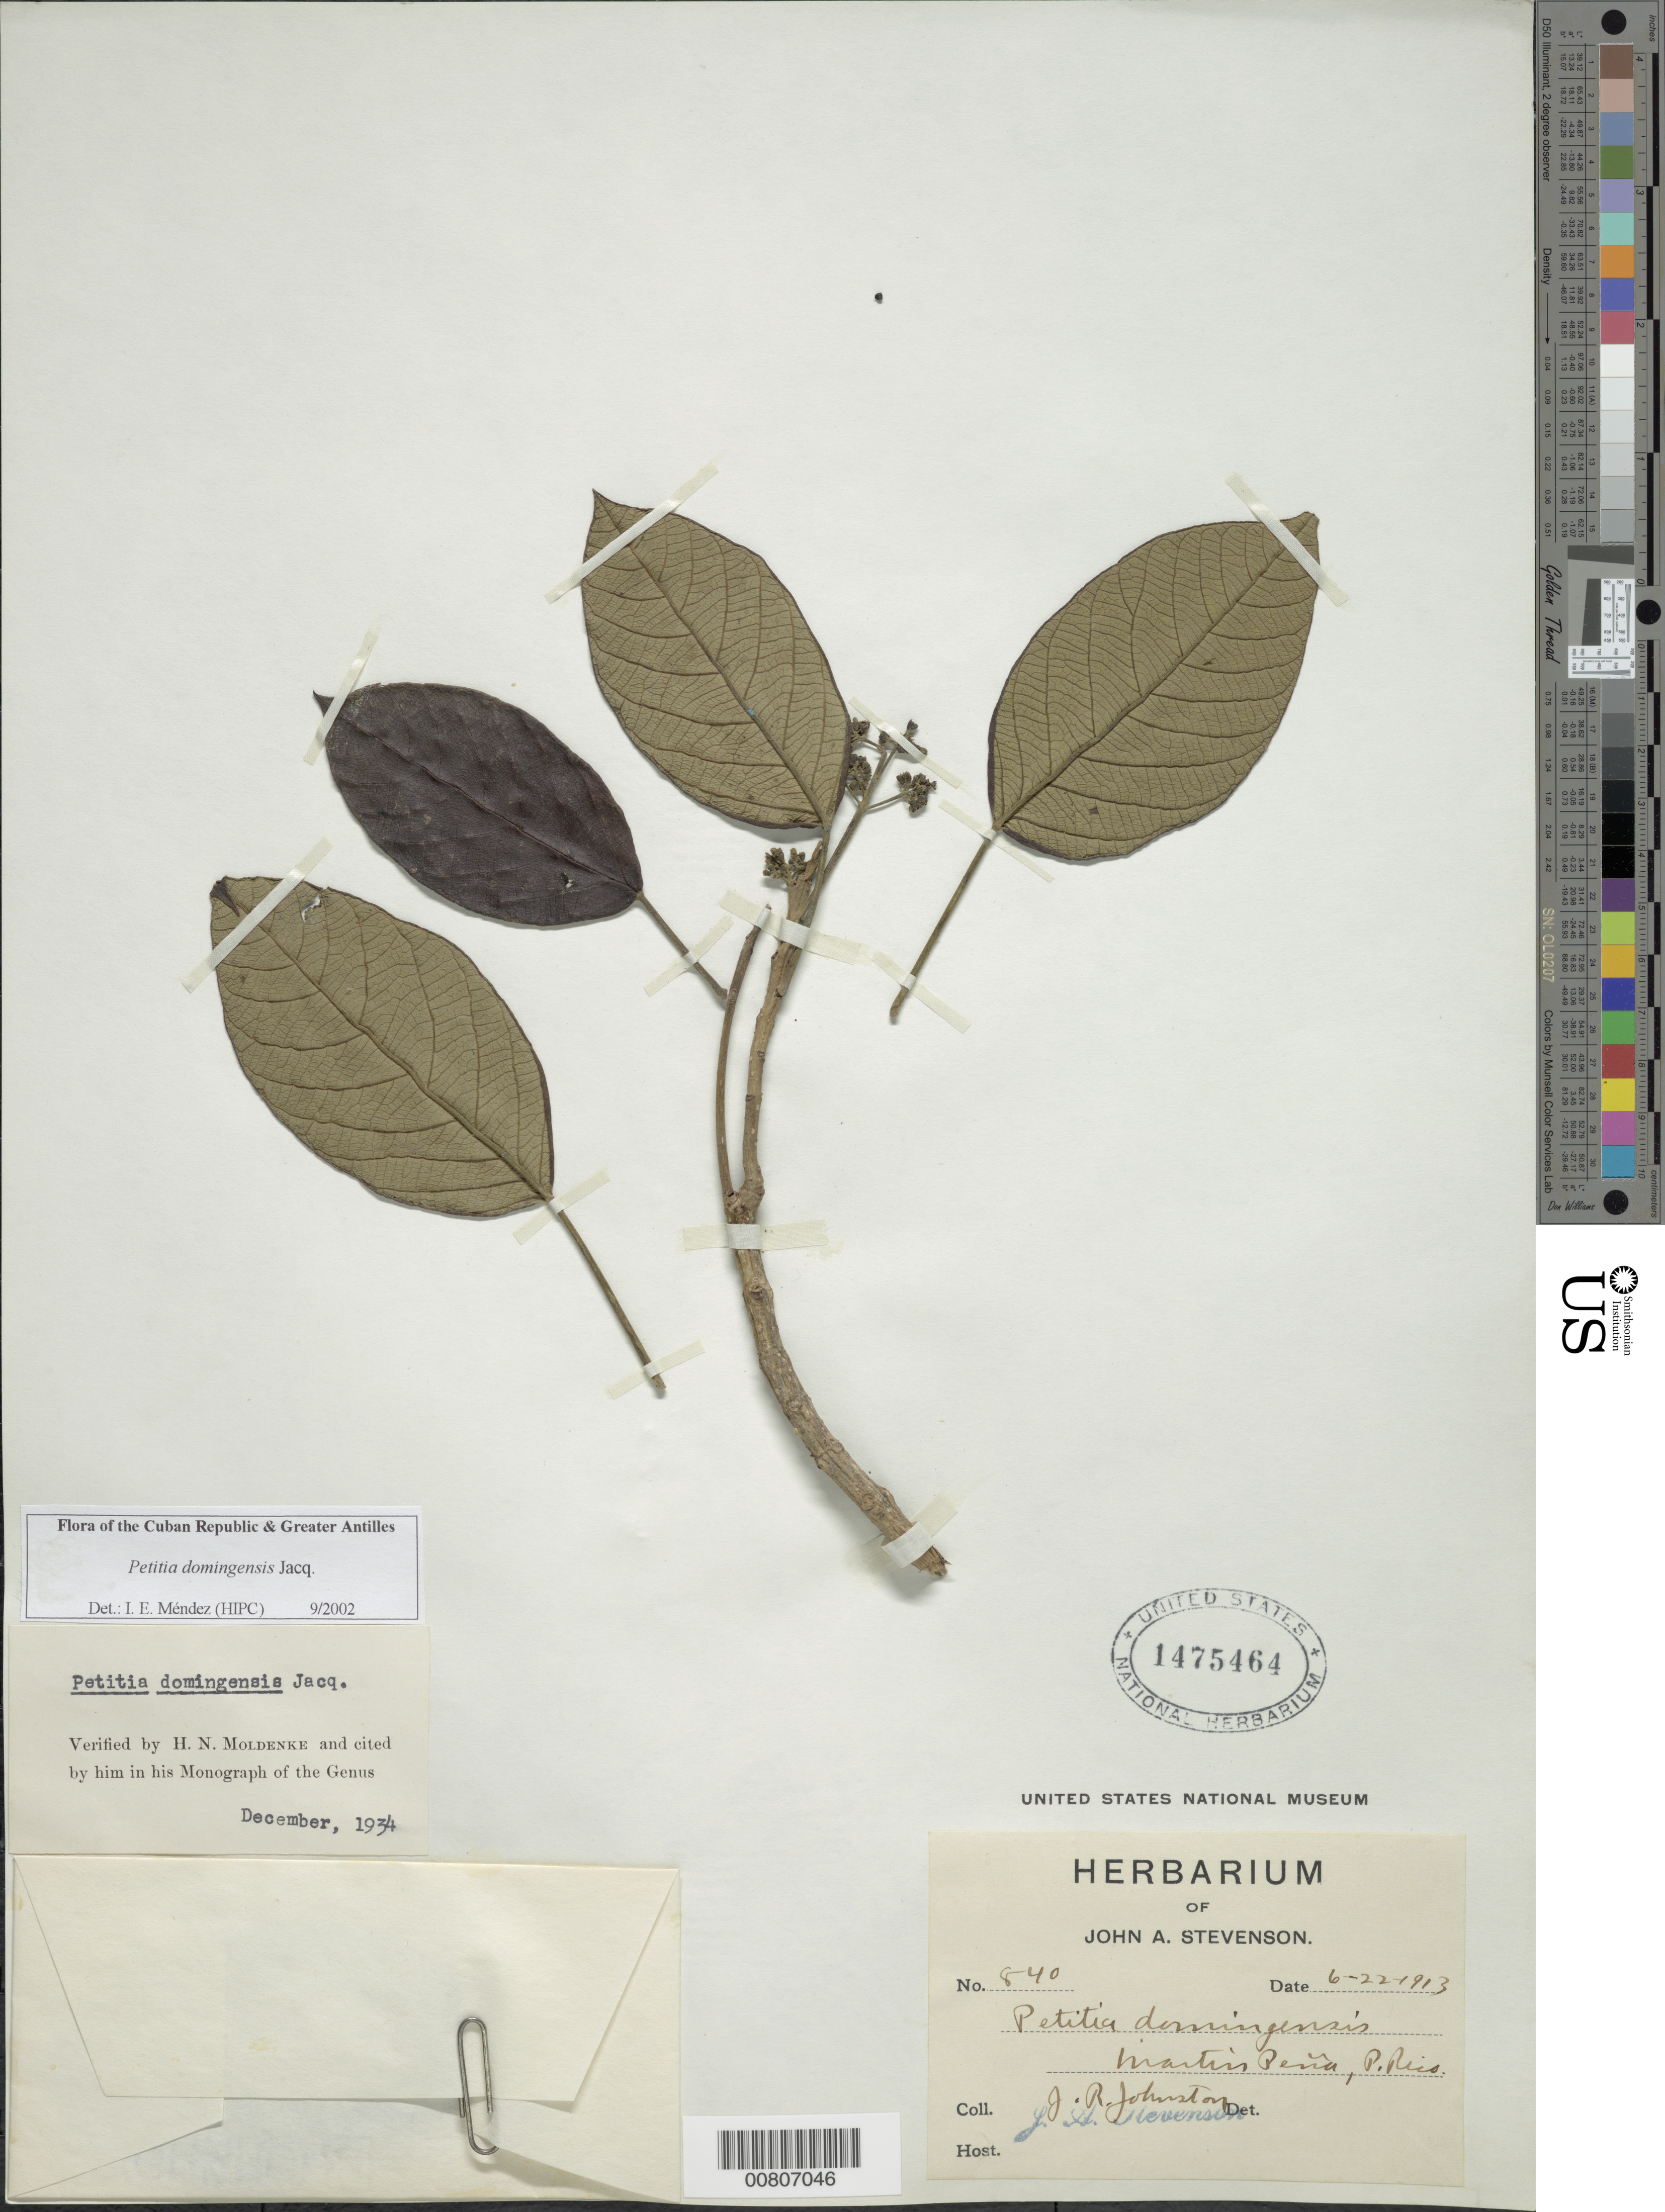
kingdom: Plantae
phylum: Tracheophyta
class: Magnoliopsida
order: Lamiales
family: Lamiaceae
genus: Petitia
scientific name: Petitia domingensis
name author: Jacq.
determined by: Méndez, Isidro E., (HIPC)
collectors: J. Johnston & J. A. Stevenson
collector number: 840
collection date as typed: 22 Jun 1913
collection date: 1913-06-22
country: Puerto Rico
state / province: San Juan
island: Puerto Rico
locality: Martín Peña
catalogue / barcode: US 1475464